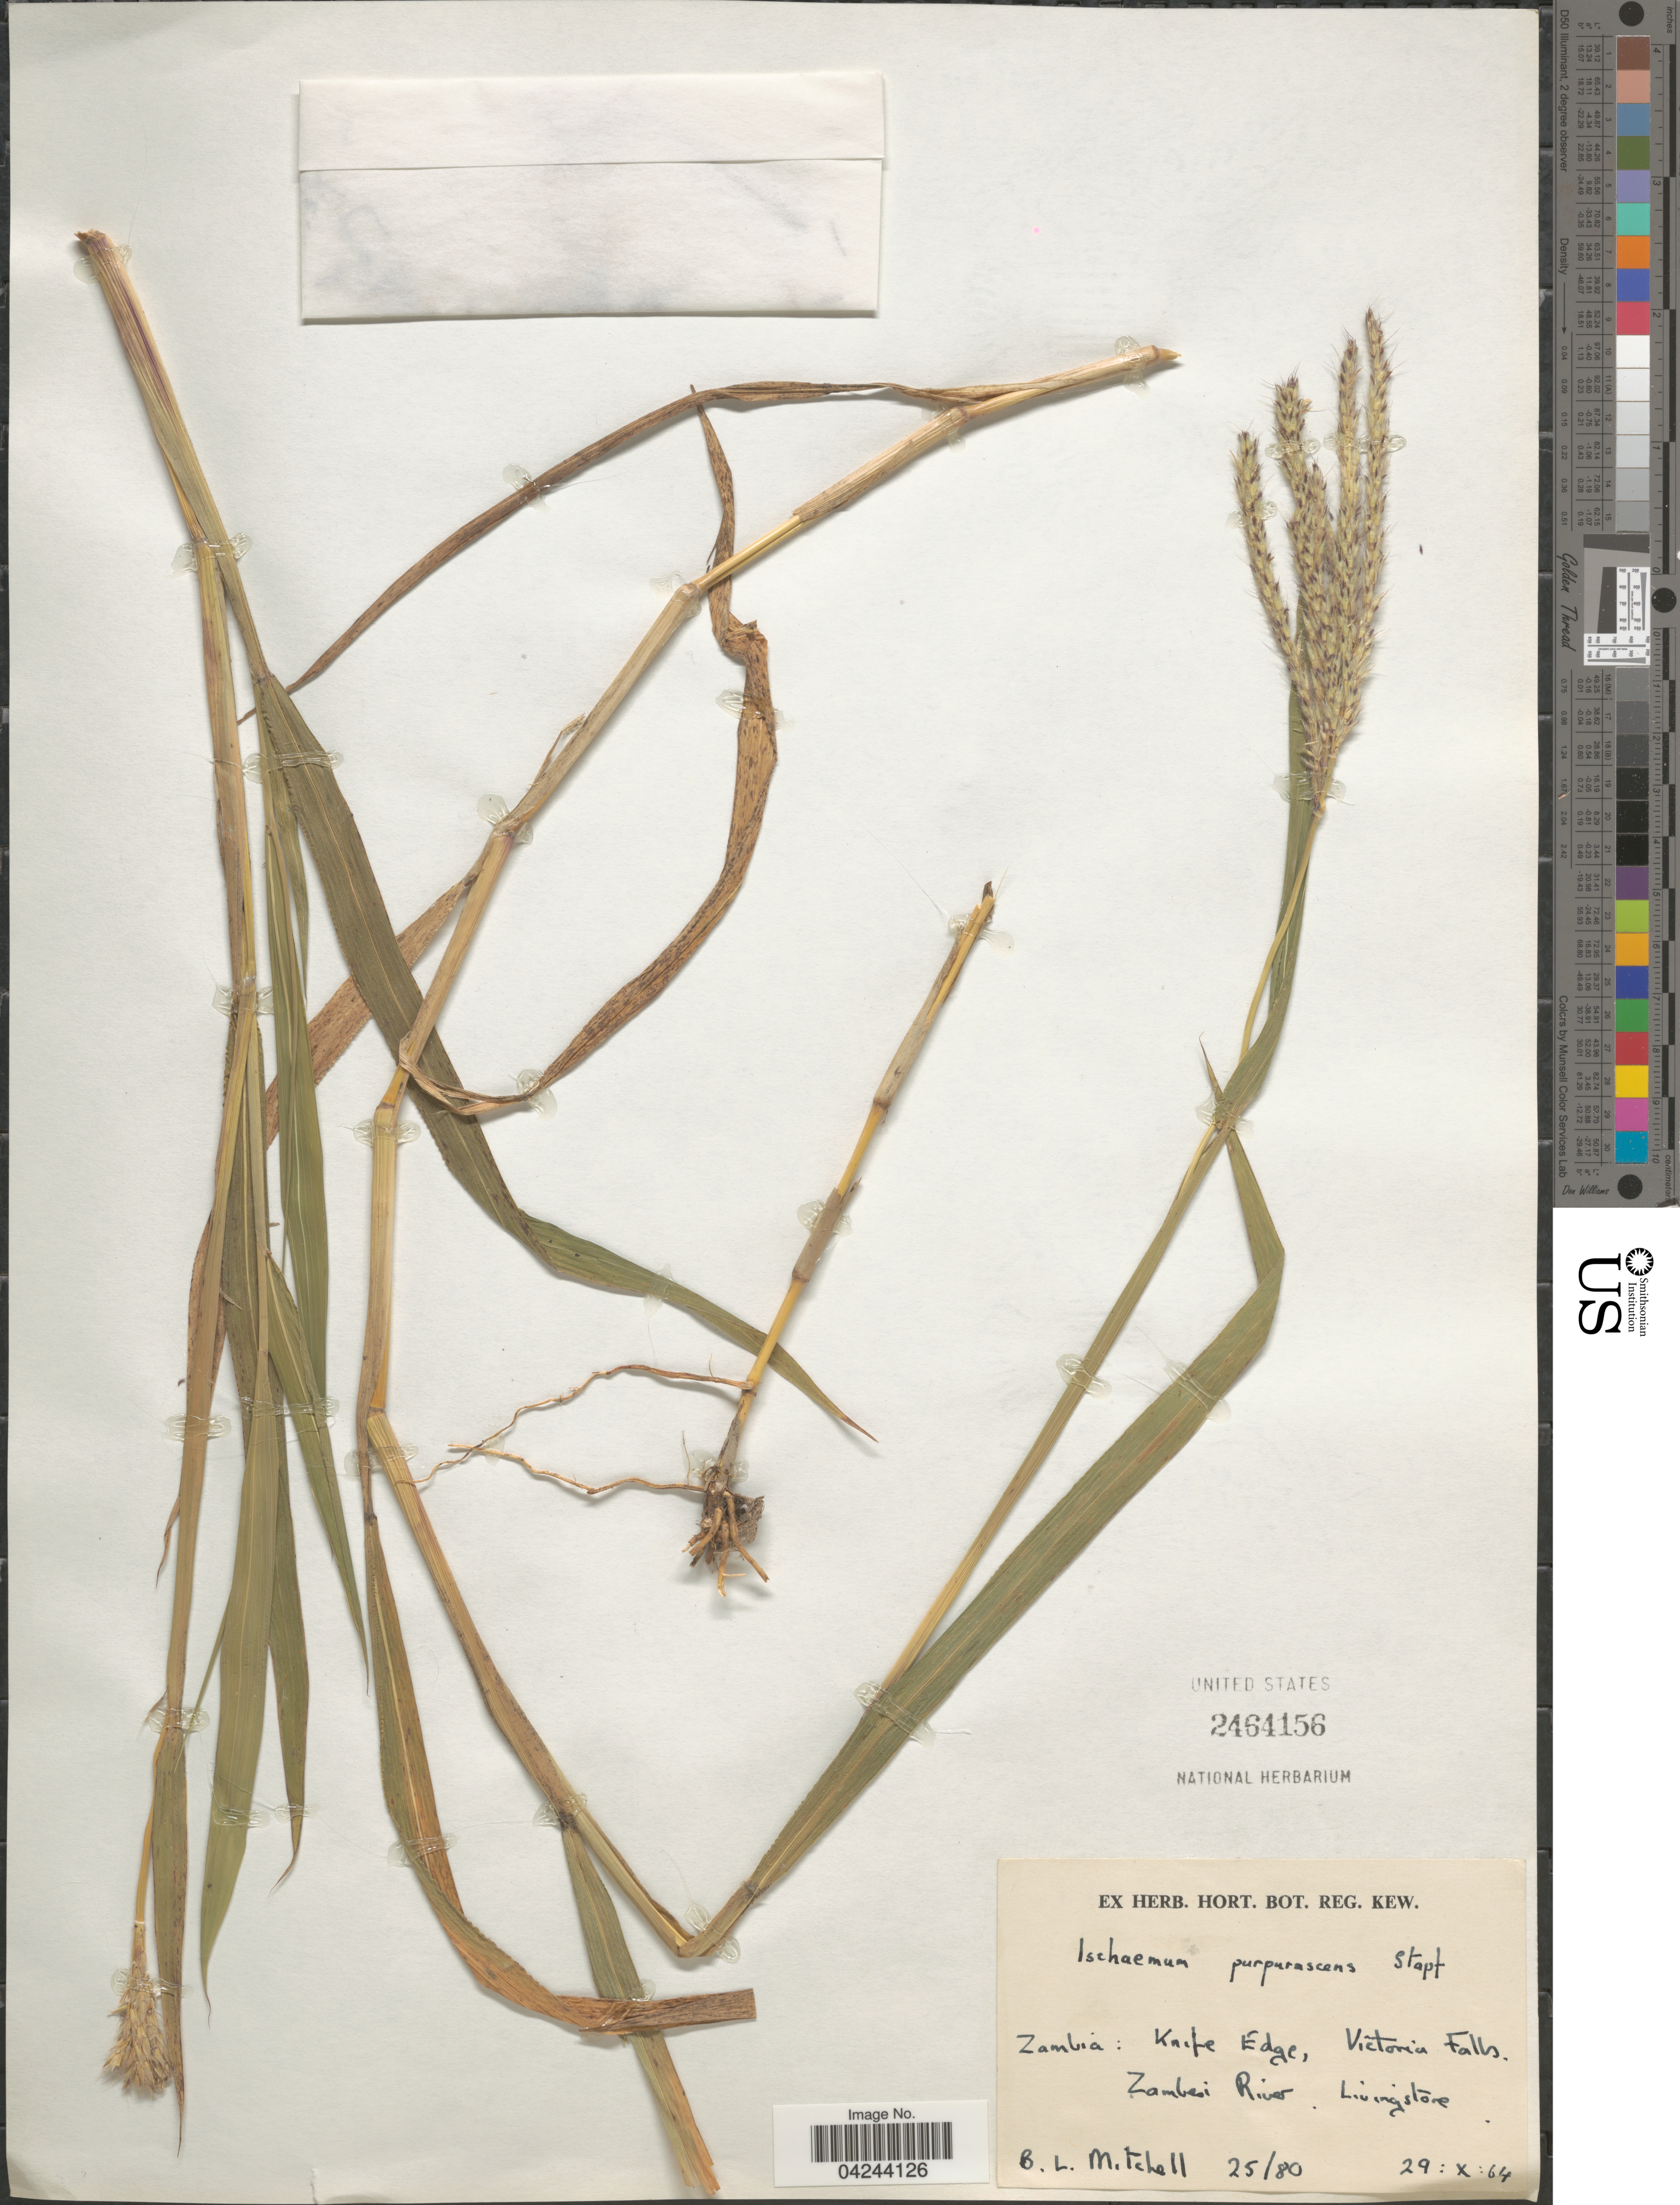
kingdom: Plantae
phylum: Tracheophyta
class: Liliopsida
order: Poales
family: Poaceae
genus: Ischaemum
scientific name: Ischaemum polystachyum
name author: J. Presl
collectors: B. Mitchell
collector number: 25/80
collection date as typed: Transcribed d/m/y: 29/10/64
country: Zambia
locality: Knife Edge, Victoria Falls. Zambesi River. Livingstone.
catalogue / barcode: US 2464156